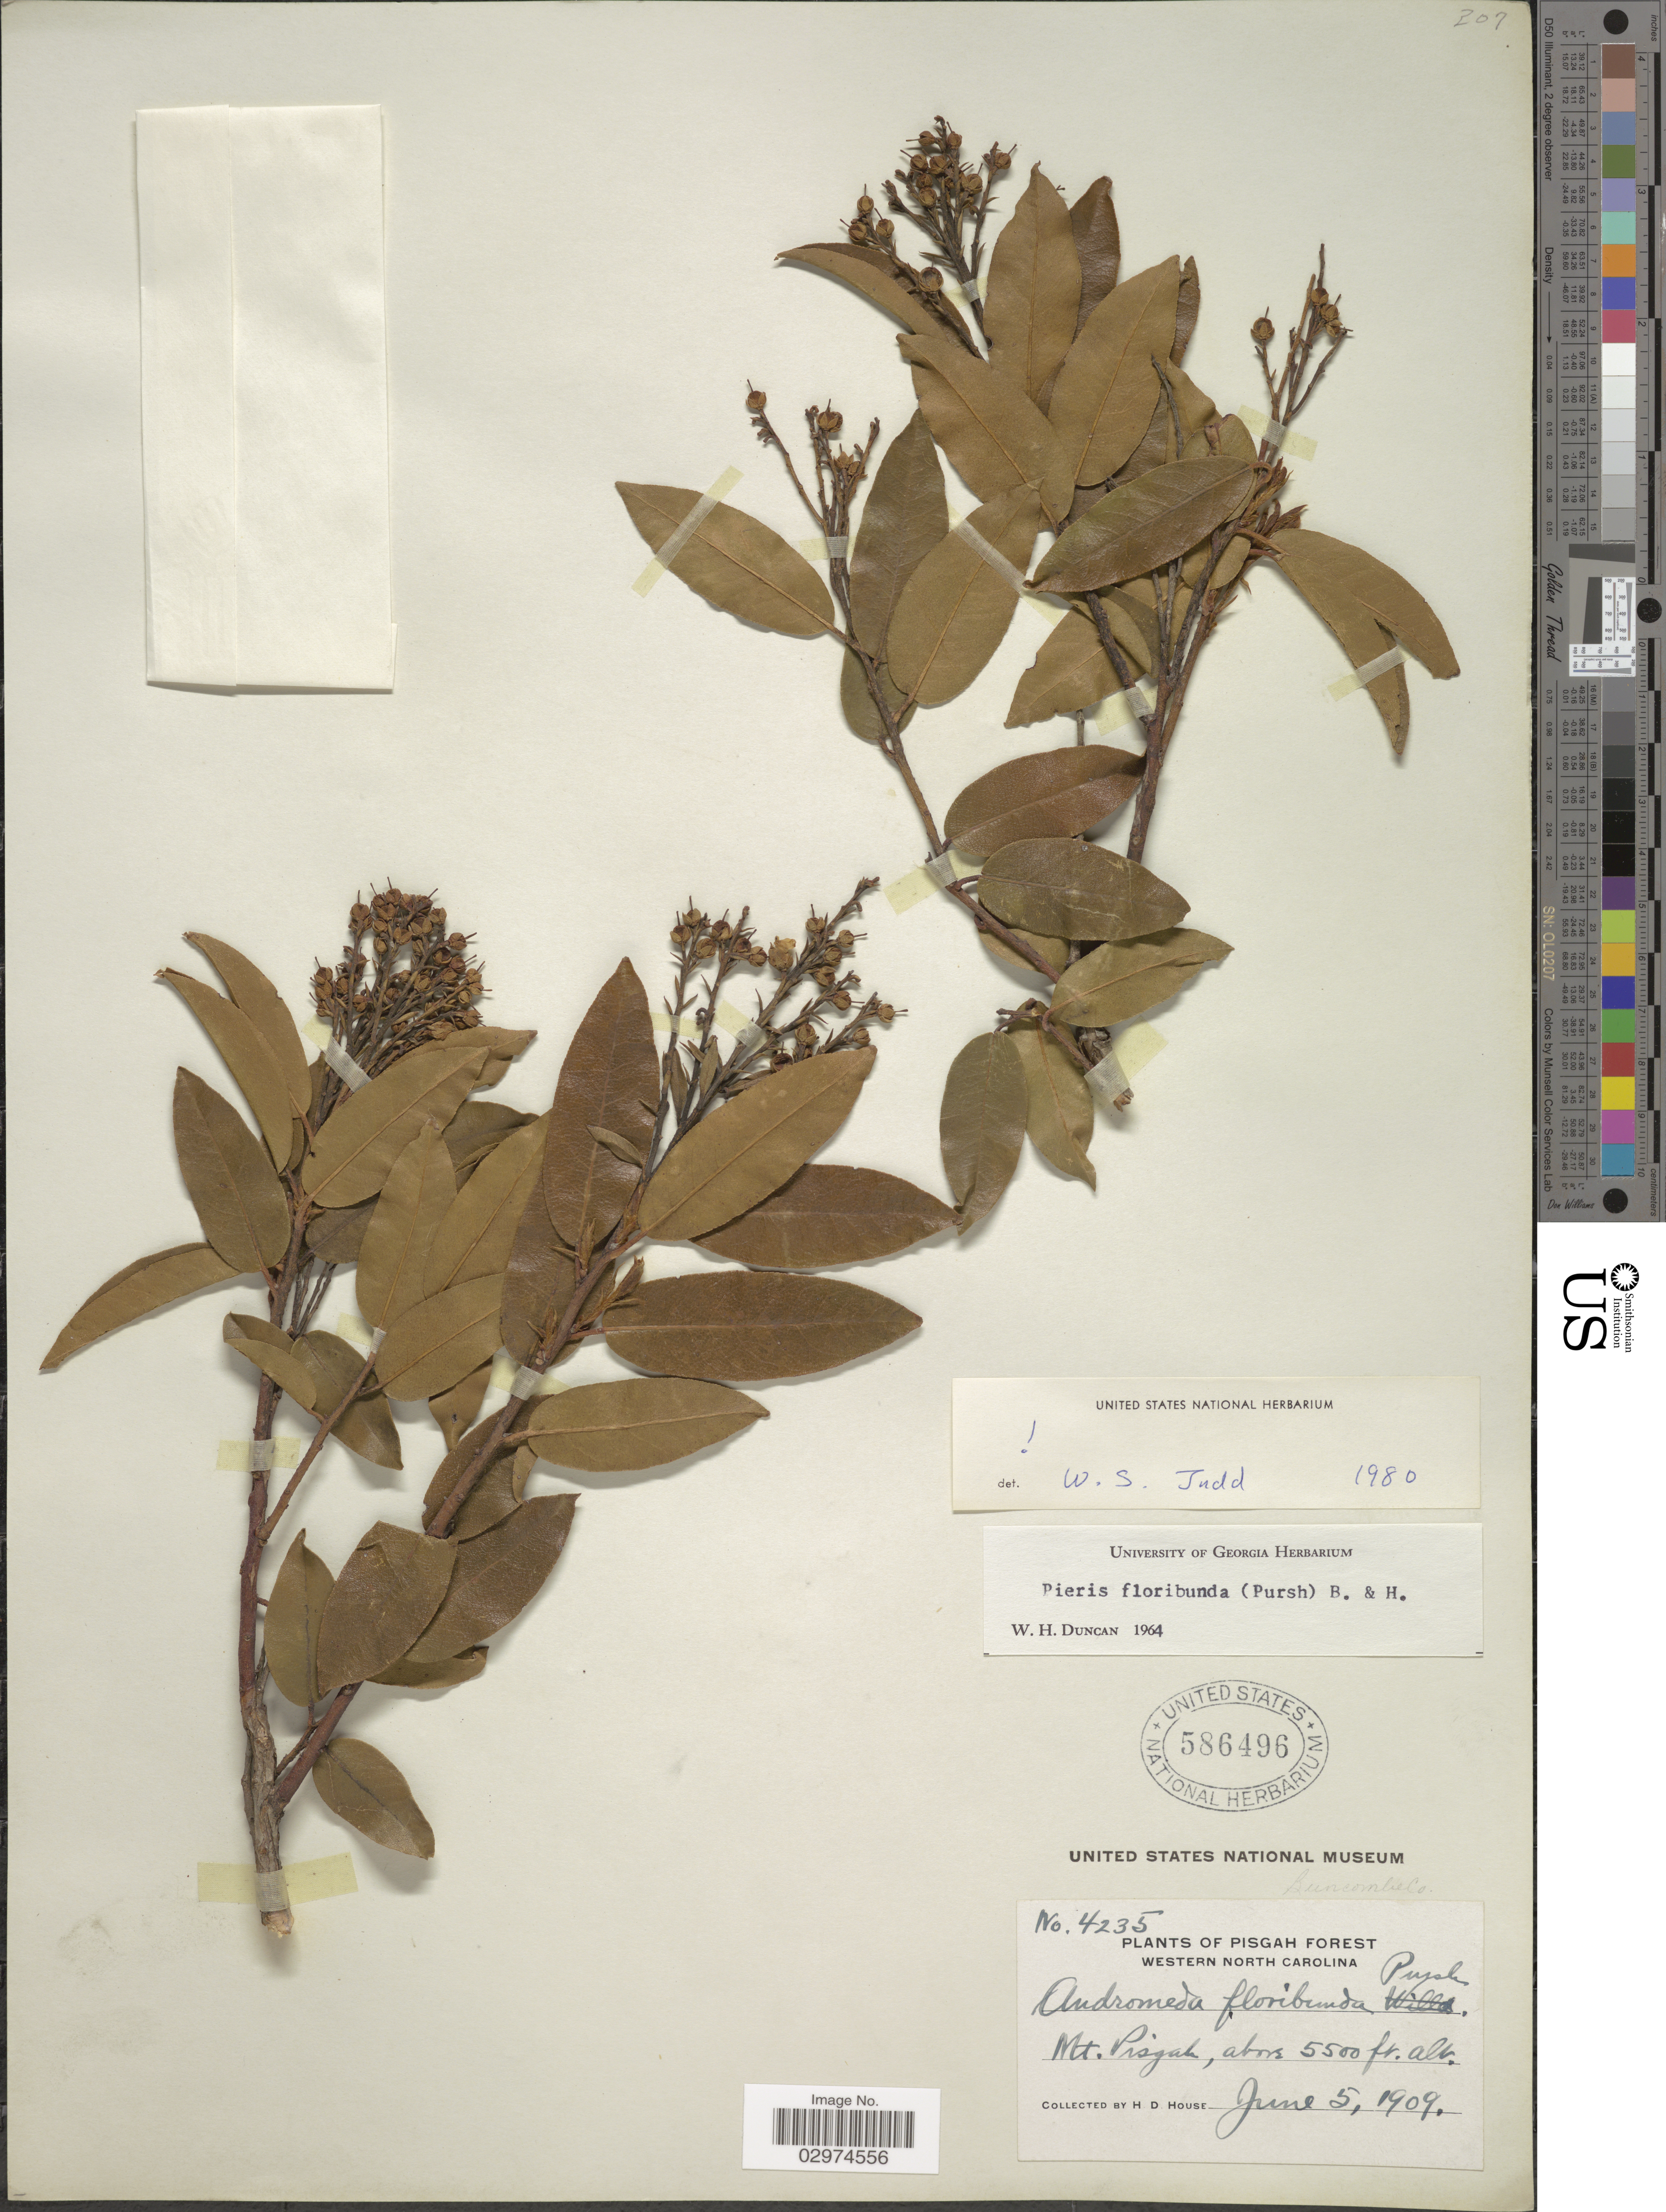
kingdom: Plantae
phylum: Tracheophyta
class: Magnoliopsida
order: Ericales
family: Ericaceae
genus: Pieris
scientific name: Pieris floribunda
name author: (Pursh) Benth. & Hook. f.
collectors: H. D. House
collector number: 4235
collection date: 1909-06-05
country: United States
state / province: North Carolina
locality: Pisgah Forest, Western North Carolina, Mt. Pisgah.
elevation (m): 1676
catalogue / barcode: US 586496